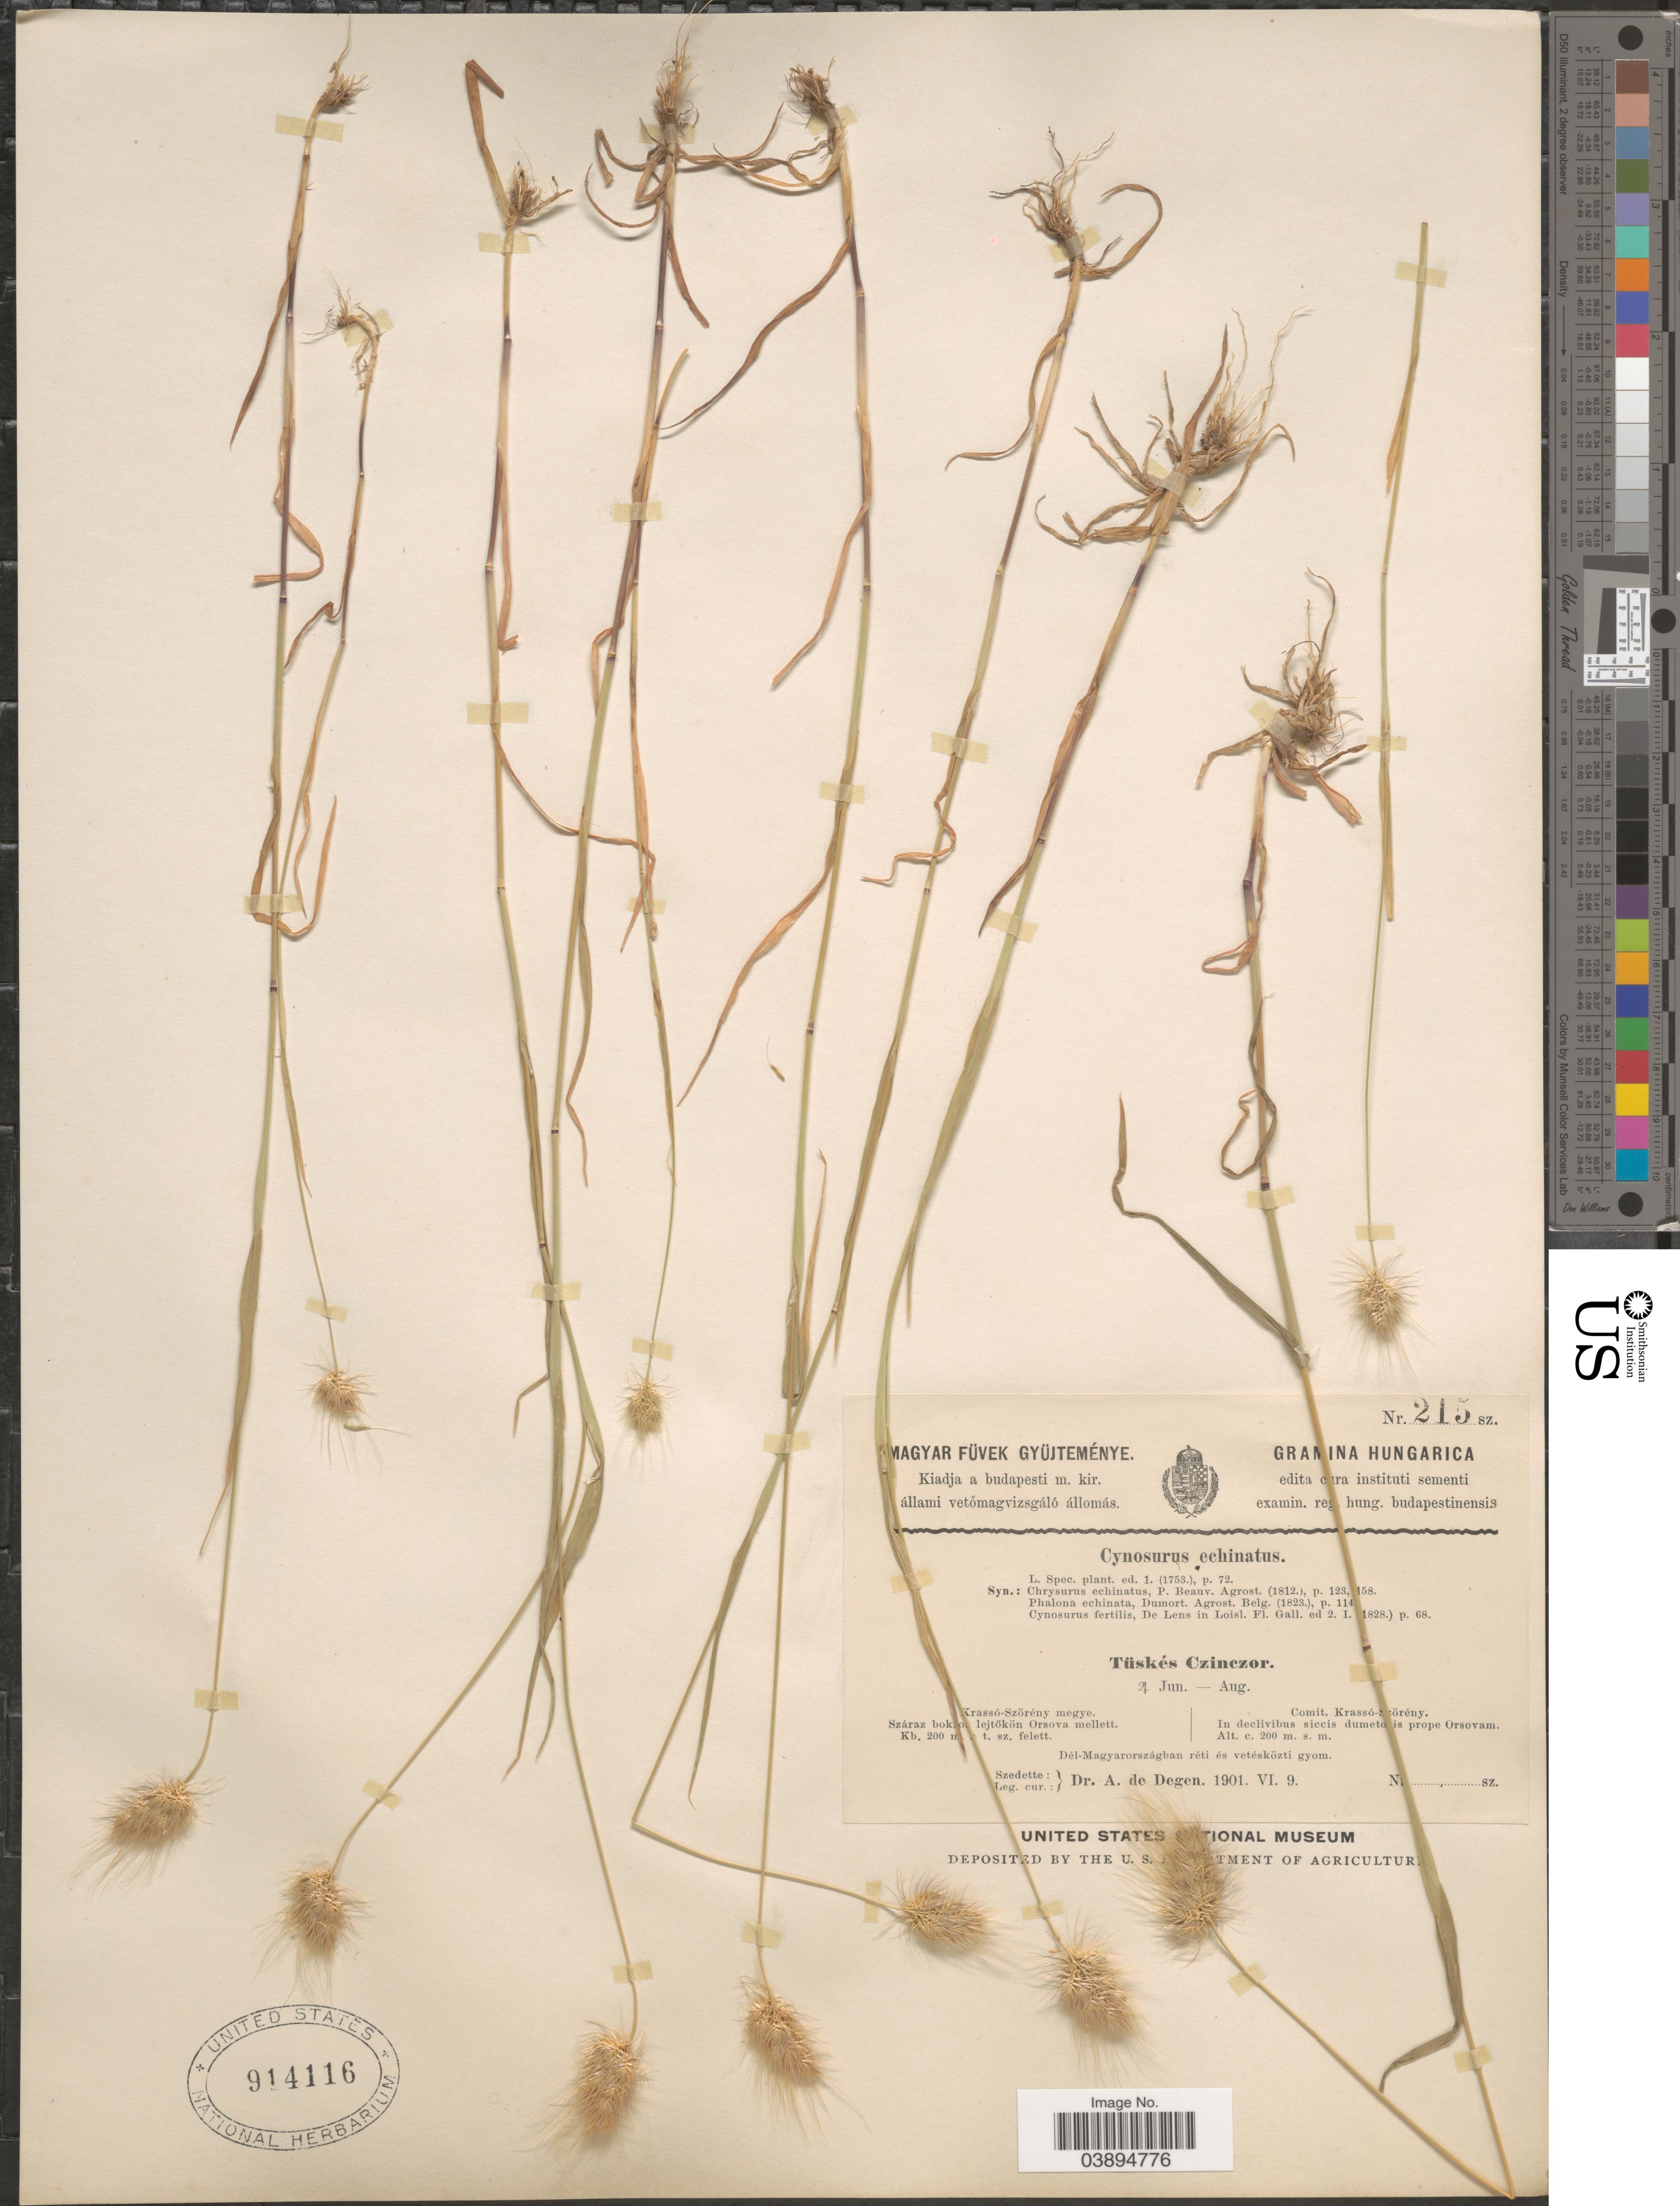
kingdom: Plantae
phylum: Tracheophyta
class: Liliopsida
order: Poales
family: Poaceae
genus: Cynosurus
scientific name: Cynosurus echinatus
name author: L.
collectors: A. Degen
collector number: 215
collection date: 1901-06-09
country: Romania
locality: Hungarica. Comit. Krassó-Szörény. In declivibus siccis dumeto [illegible text]is prope Orsovam.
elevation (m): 200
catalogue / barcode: US 914116